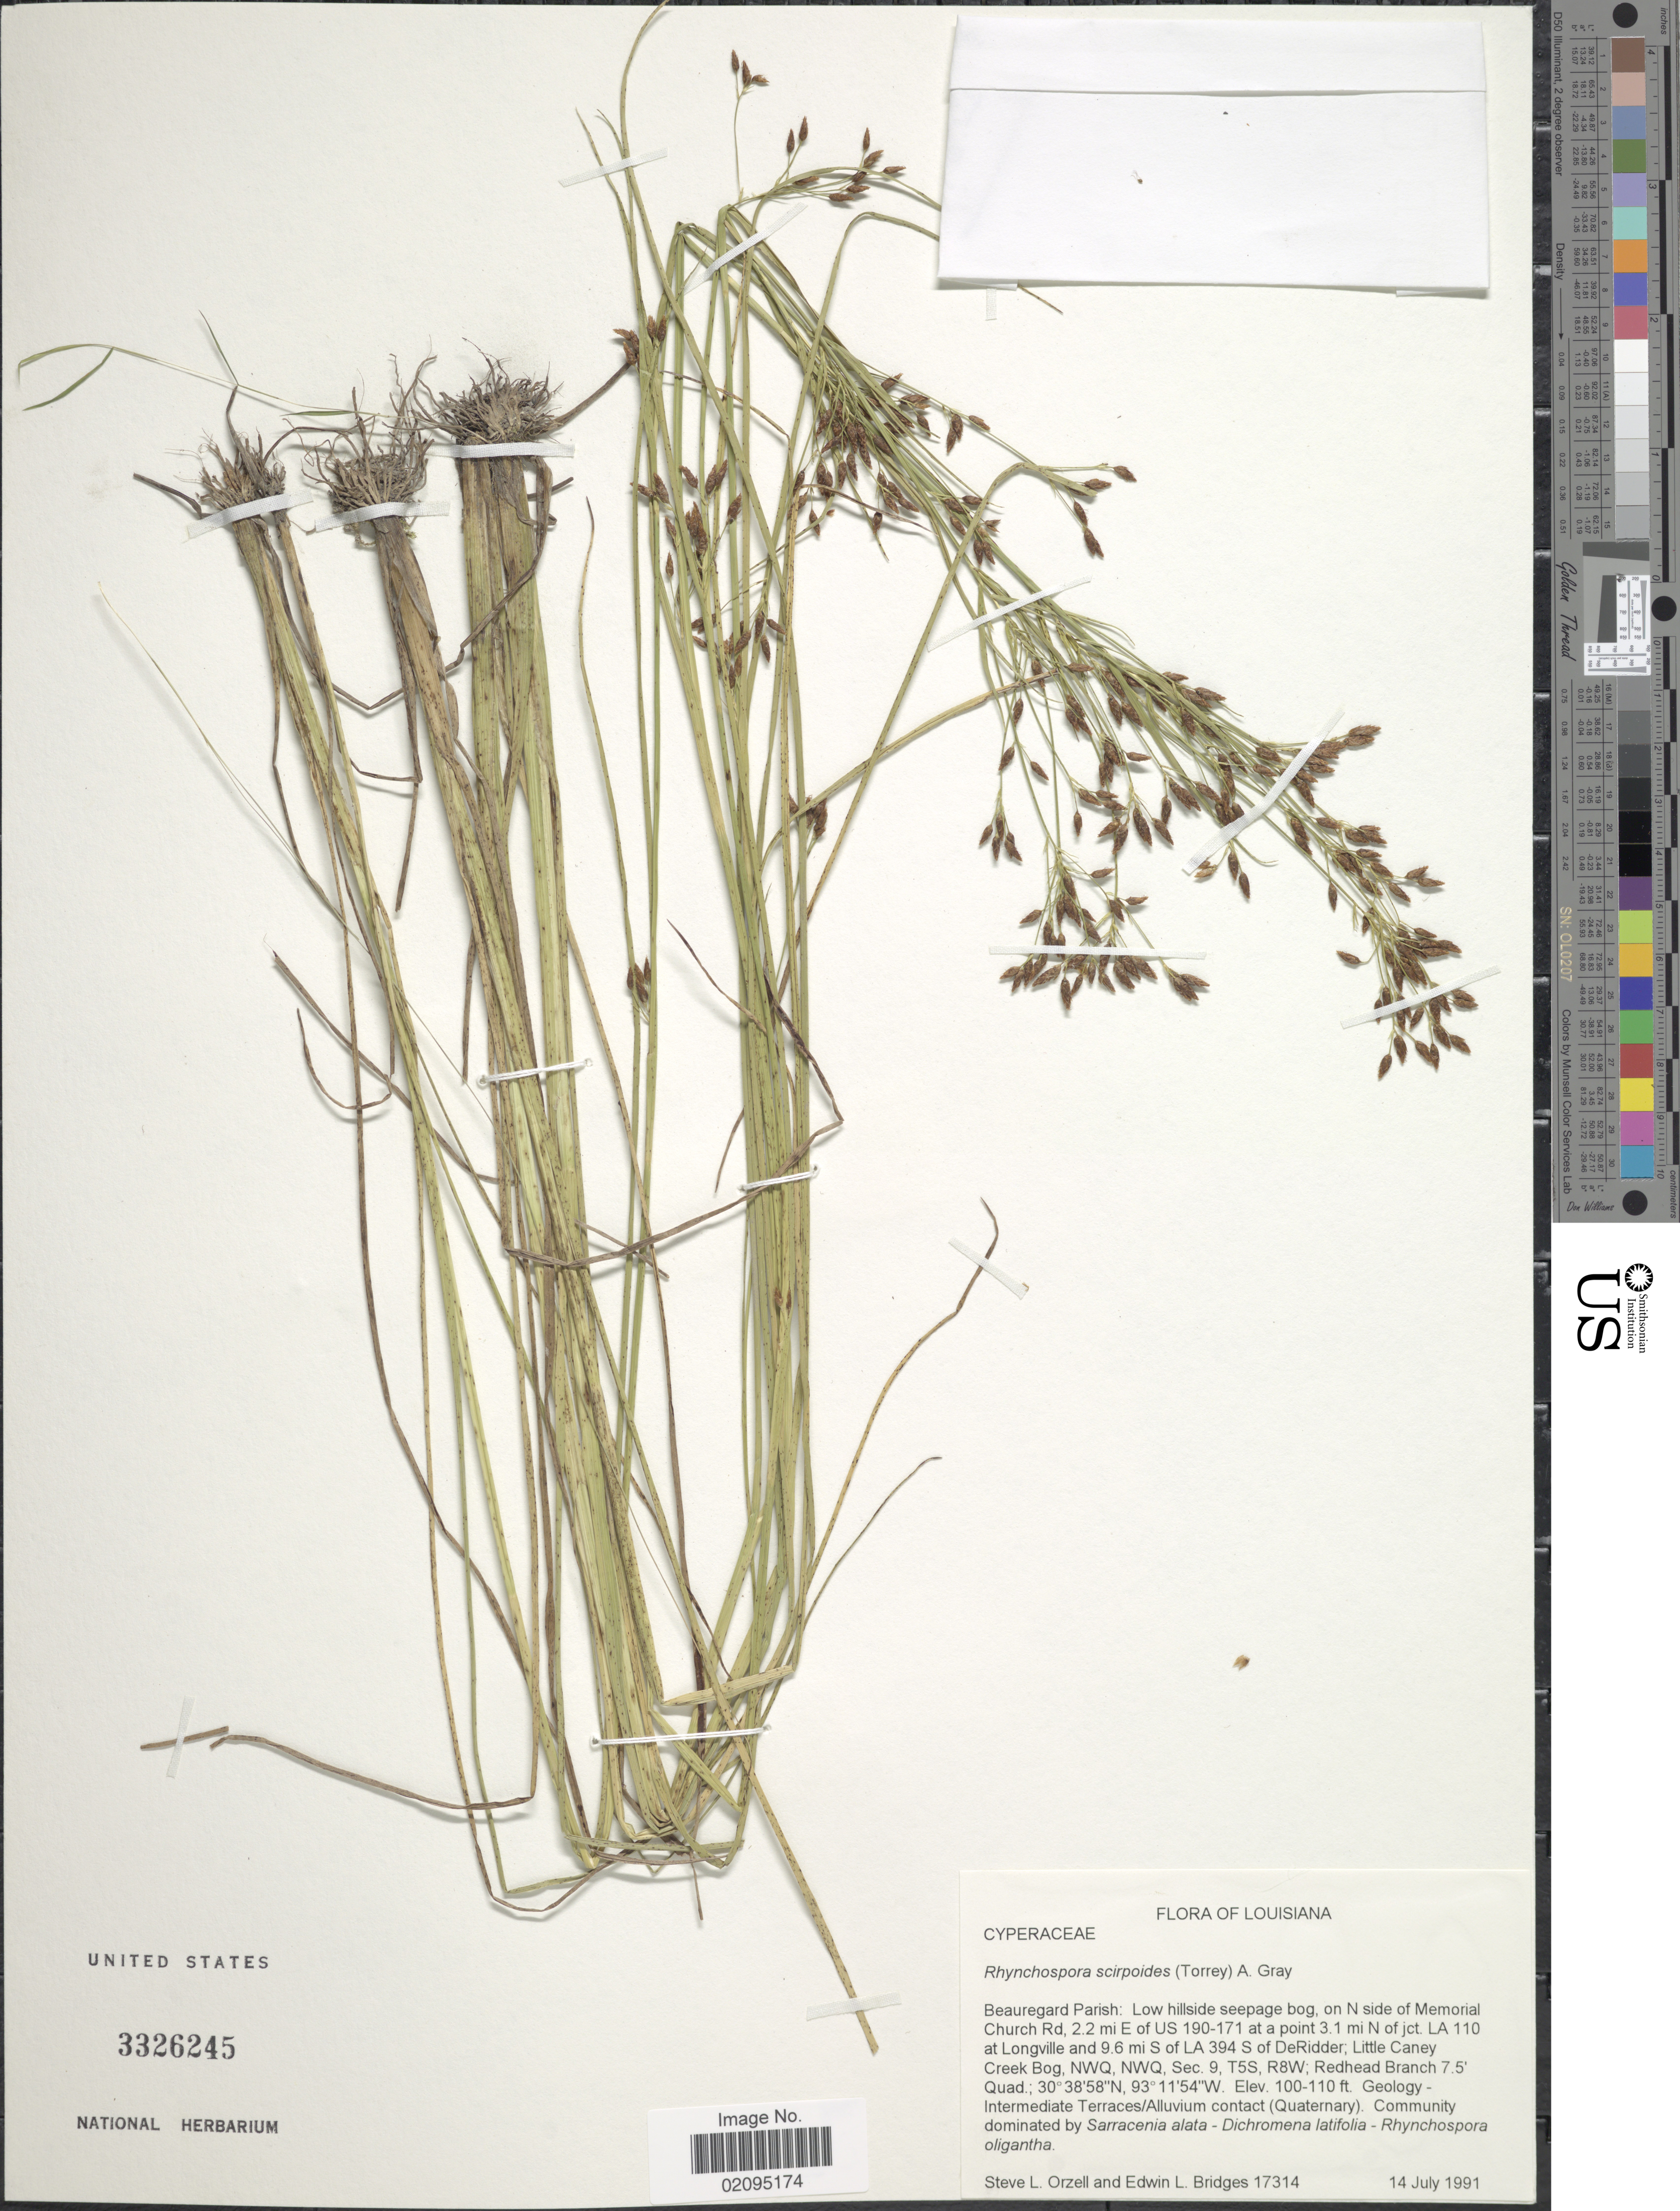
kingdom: Plantae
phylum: Tracheophyta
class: Liliopsida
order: Poales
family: Cyperaceae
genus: Rhynchospora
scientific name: Rhynchospora scirpoides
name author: (Torr.) Griseb.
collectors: S. Orzell & E. Bridges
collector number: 17314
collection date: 1991-07-14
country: United States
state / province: Louisiana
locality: Beauregard Parish: On N side of Memorial Church Rd, 2.2 mi E of US 190-171 at a point 3.1 mi N of jct LA 110 at LOng ville and 9.6 mi S of LA394 S of DeRidder, Little Caney Creek Bog, NWQ, NWQ, Sec 9, T5S, R8W, Redhead Branch 7.5' Quad.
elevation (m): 30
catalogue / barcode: US 3326245